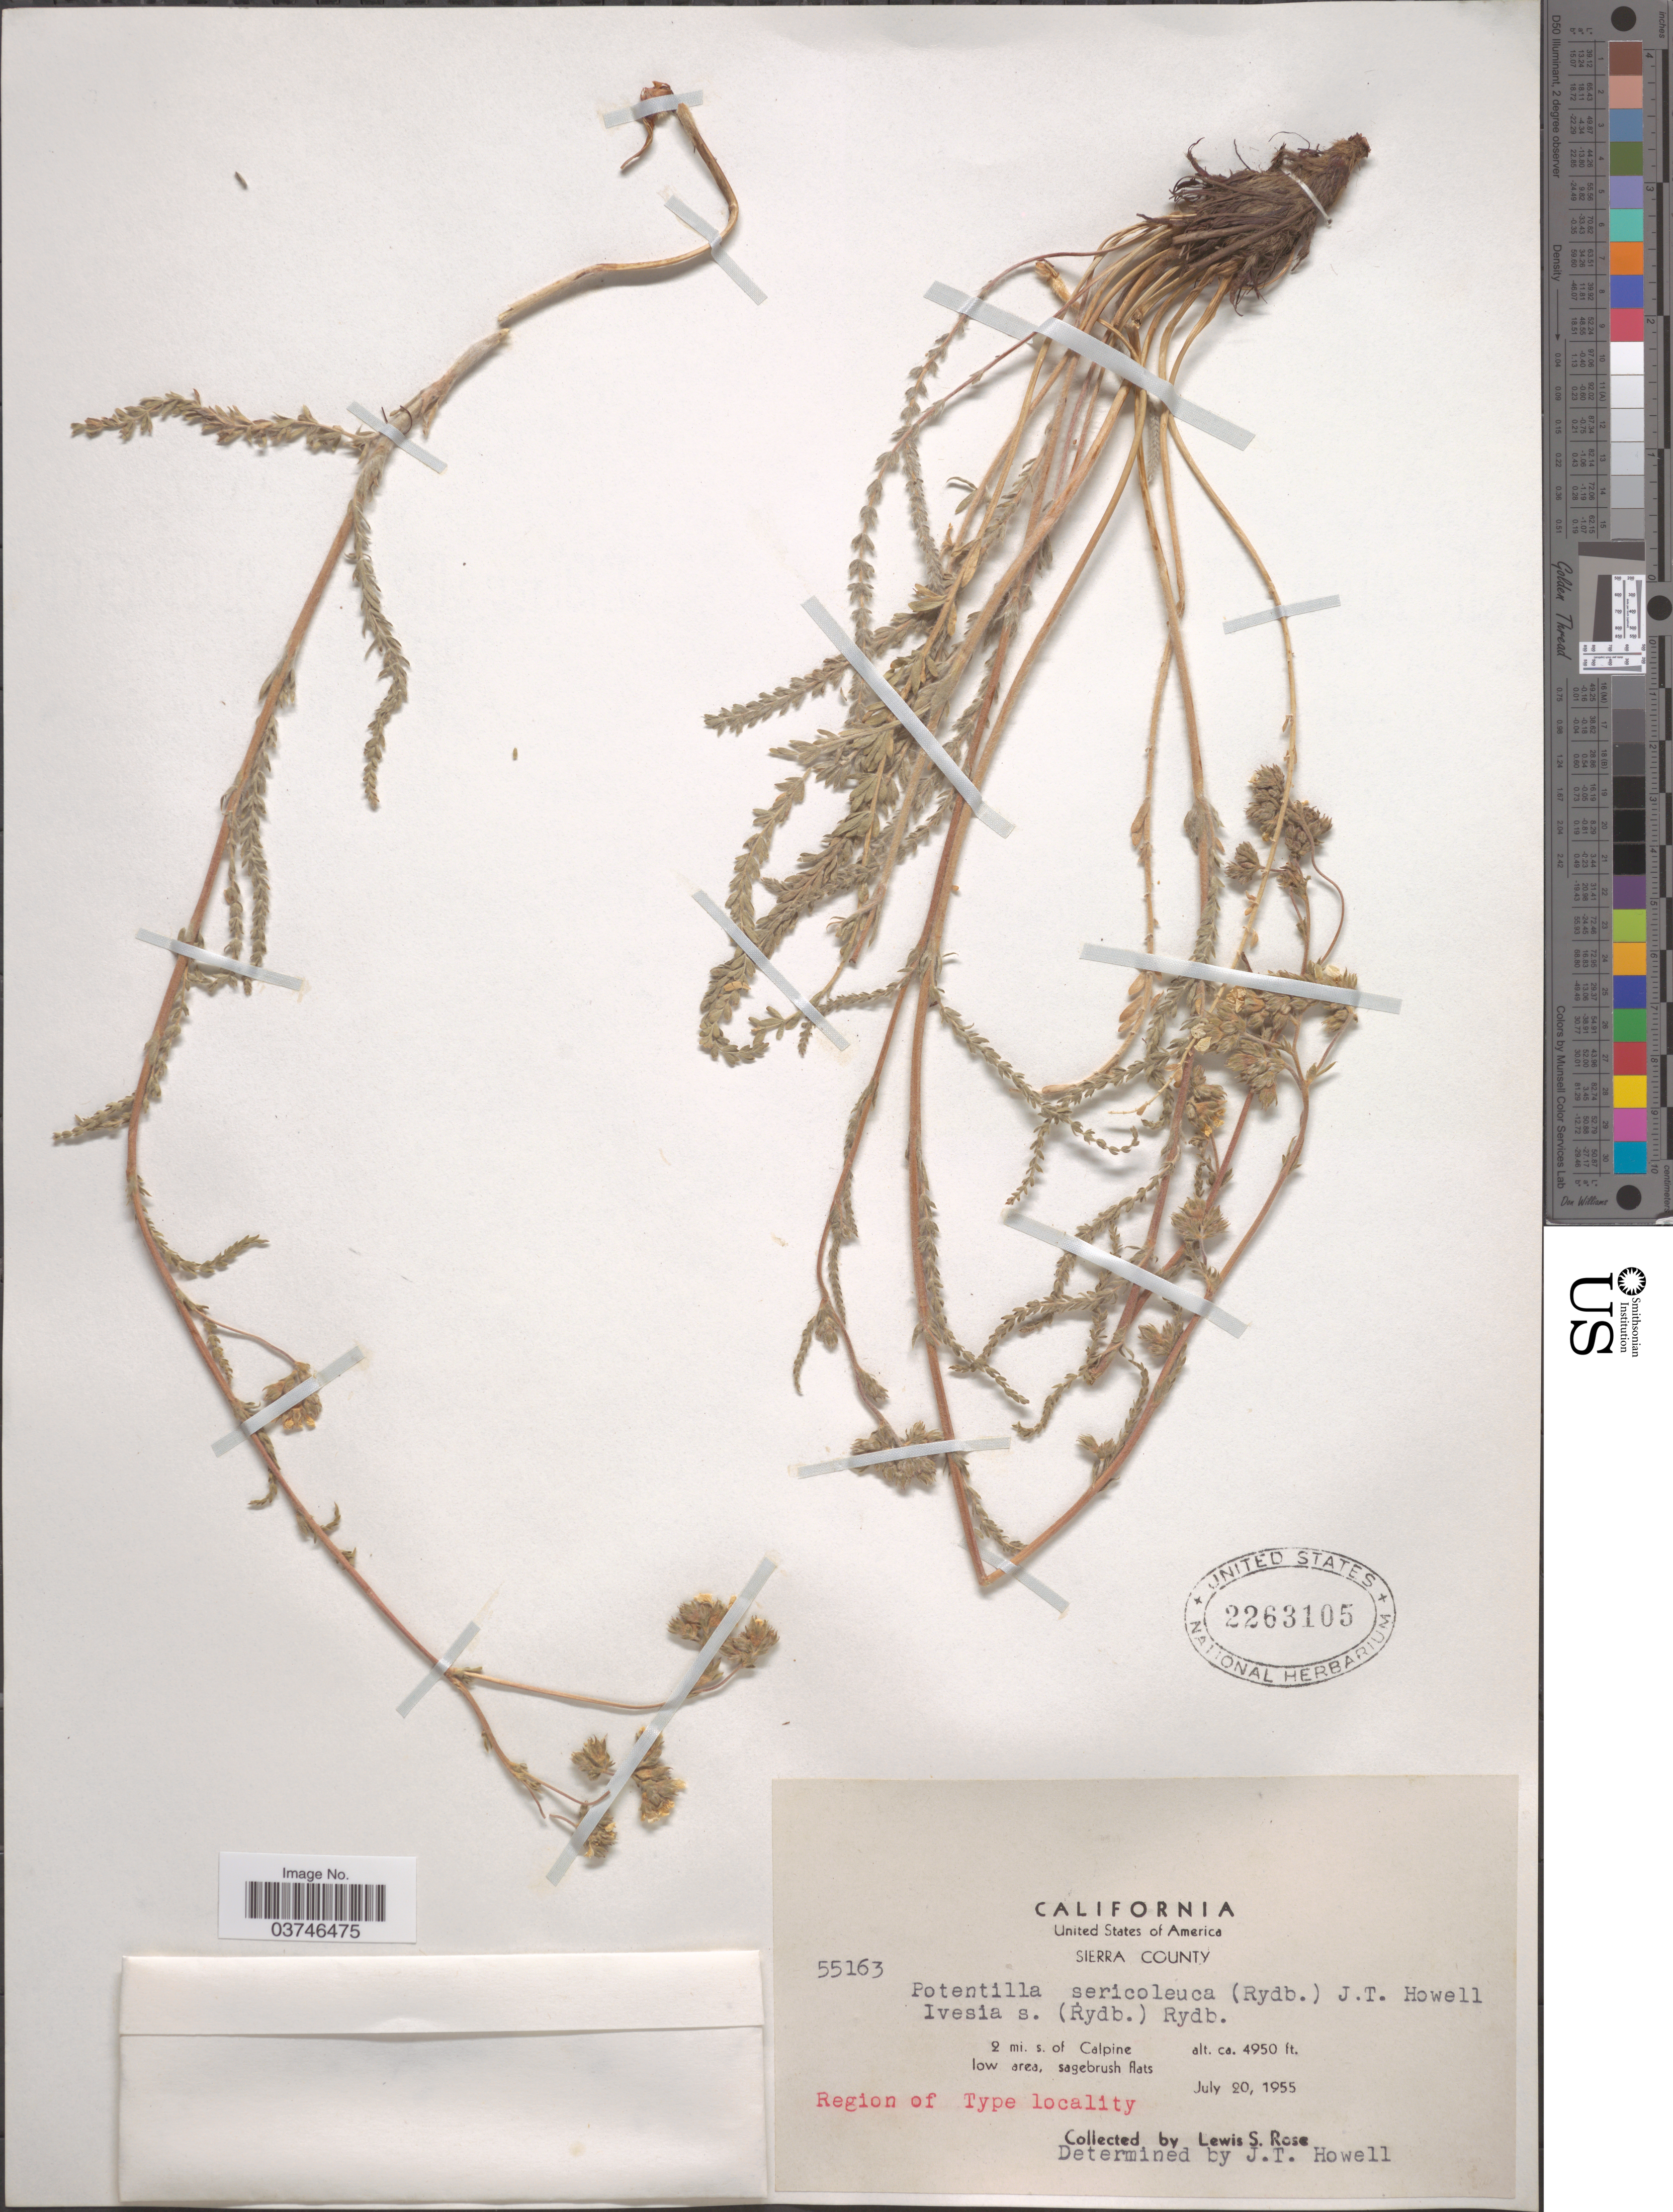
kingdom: Plantae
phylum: Tracheophyta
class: Magnoliopsida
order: Rosales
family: Rosaceae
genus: Potentilla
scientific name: Potentilla sericoleuca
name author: (Rydb.) J.T. Howell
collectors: L. S. Rose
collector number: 55163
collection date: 1955-07-20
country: United States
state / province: California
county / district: Sierra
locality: Sierra County. 2 mi. s. of Calpine.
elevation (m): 1509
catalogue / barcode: US 2263105